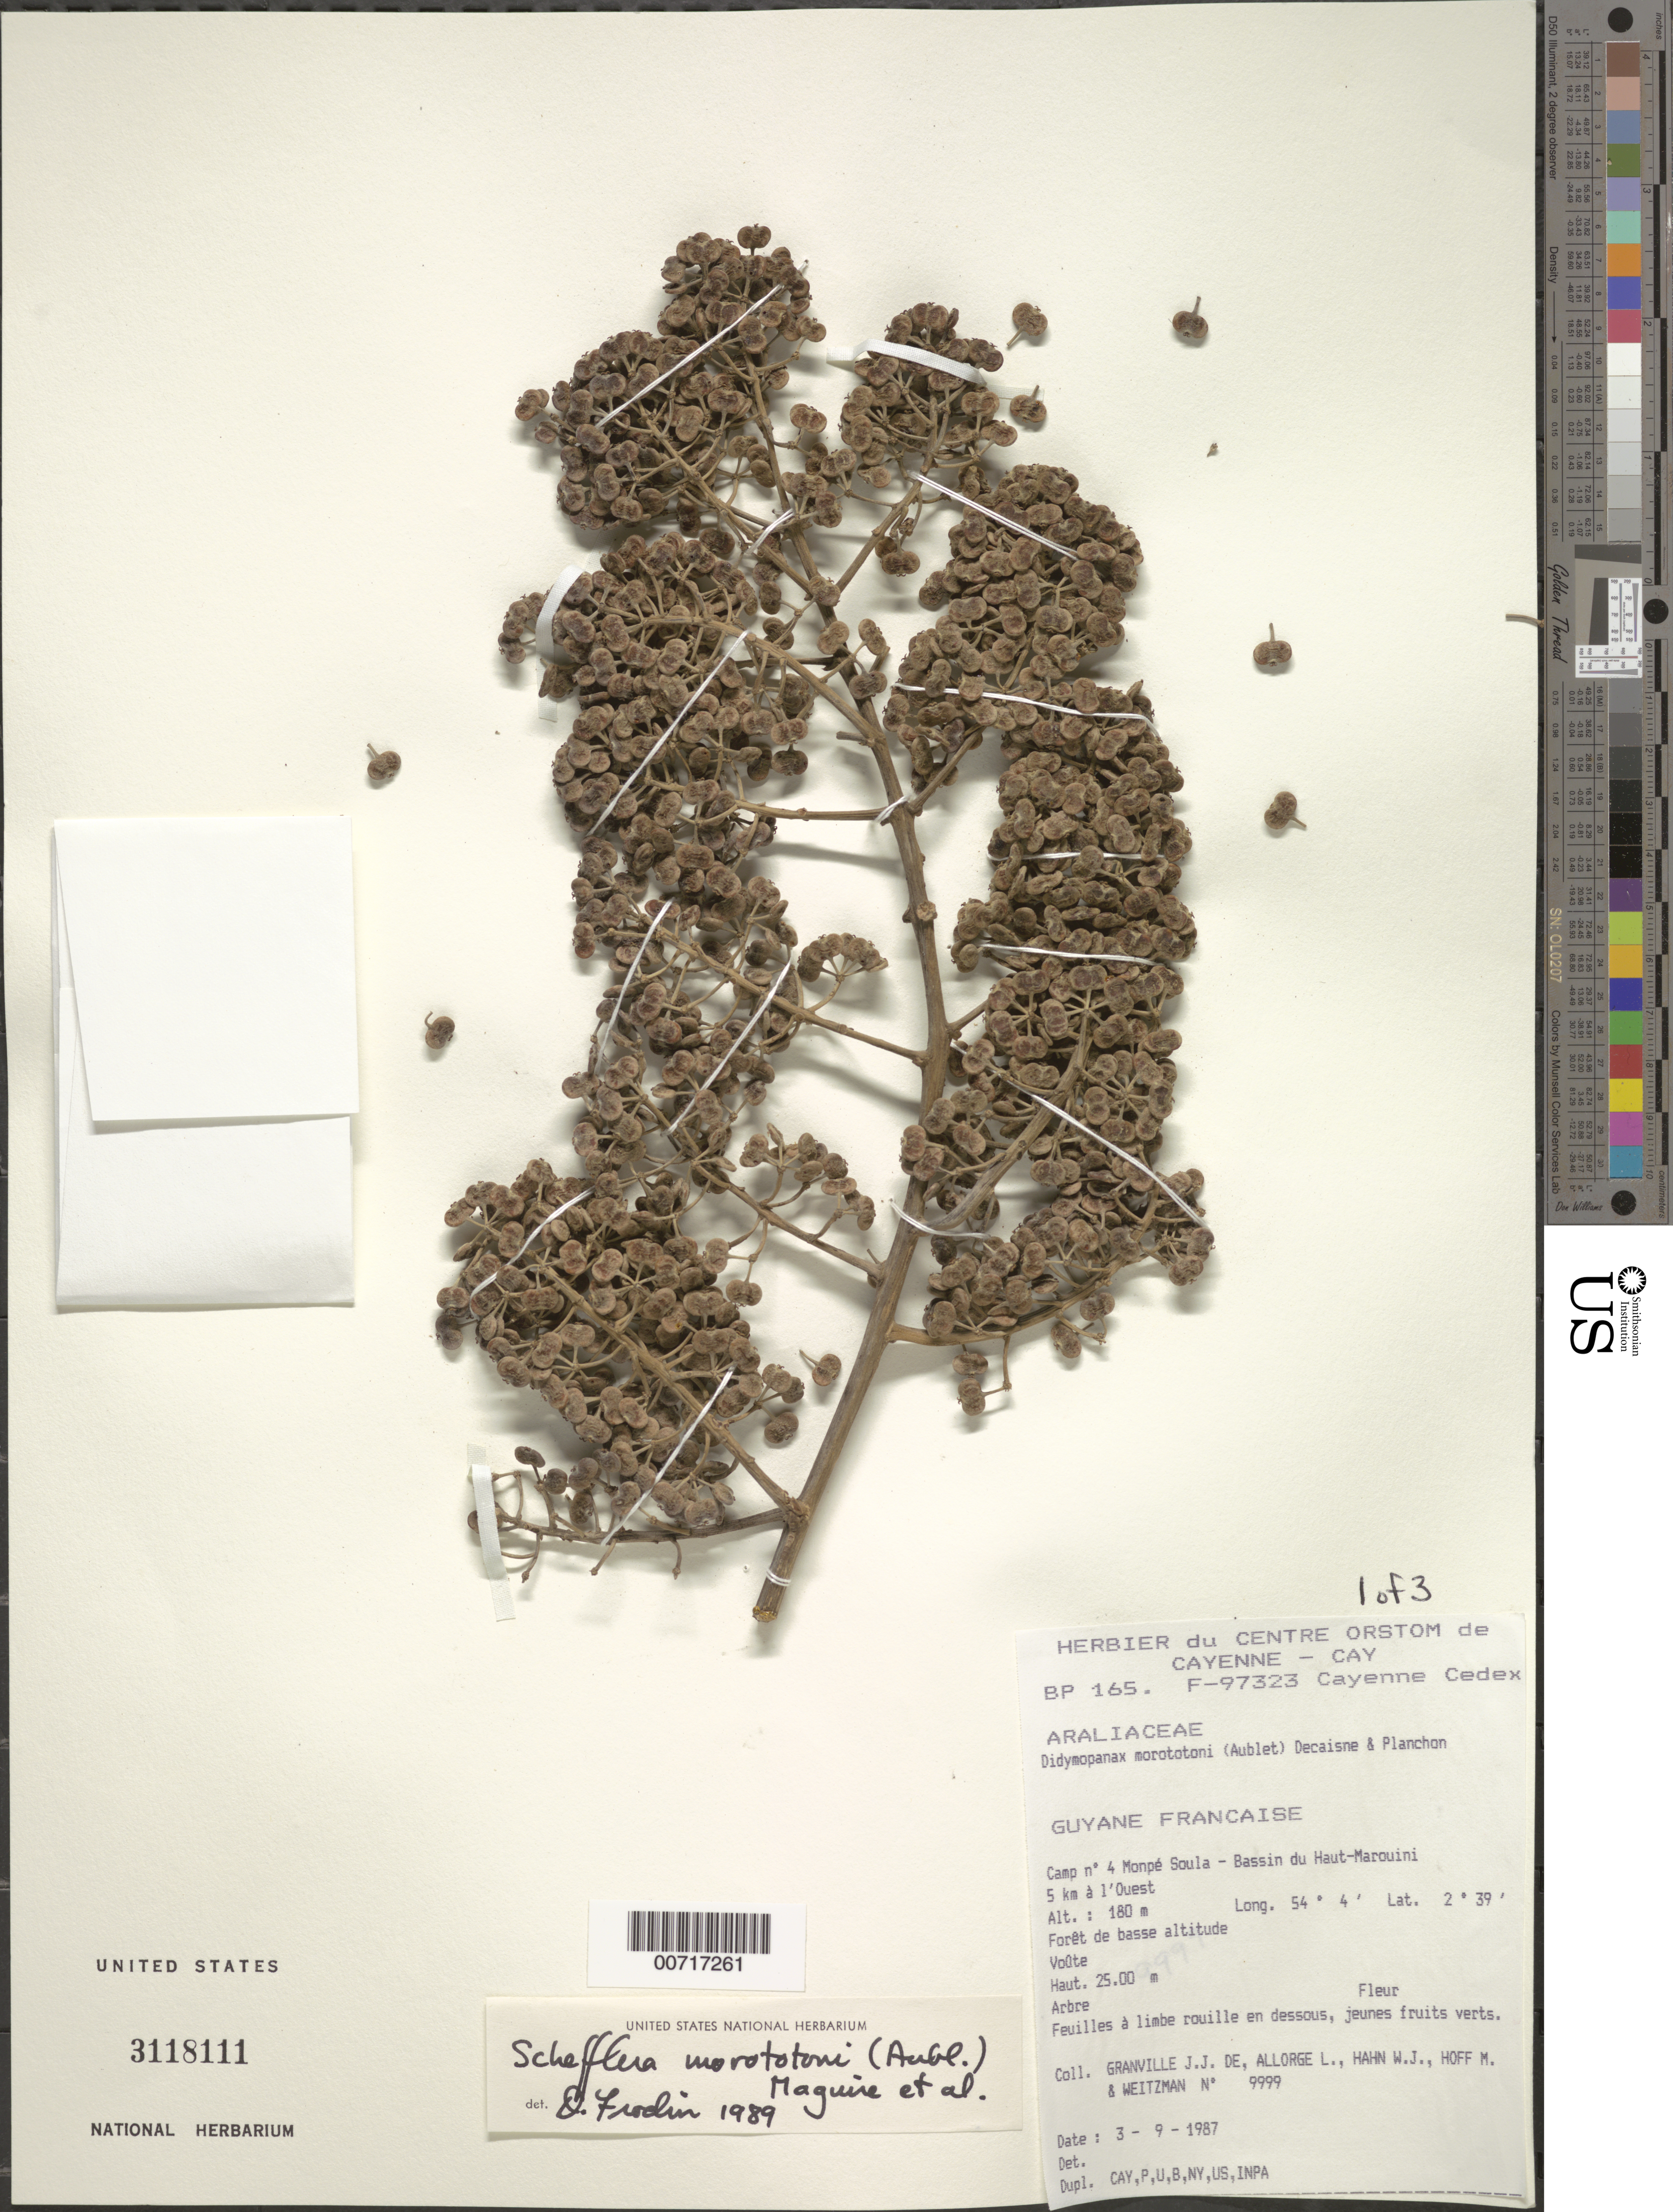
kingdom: Plantae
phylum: Tracheophyta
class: Magnoliopsida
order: Apiales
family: Araliaceae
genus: Schefflera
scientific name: Schefflera morototoni (Aubl.) Maguire, Steyerm. & Frodin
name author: (Aubl.) Maguire et al.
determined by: Frodin, D. G.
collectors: J.-J. de Granville, L. Allorge, W. J. Hahn, M. Hoff & A. L. Weitzman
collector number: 9999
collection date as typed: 3-Sep-87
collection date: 1987-09-03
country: French Guiana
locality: Akouba Booka goo Soula, Camp #3, Bassin du Haut Marouini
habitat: Low forest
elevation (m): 180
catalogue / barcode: US 3118111